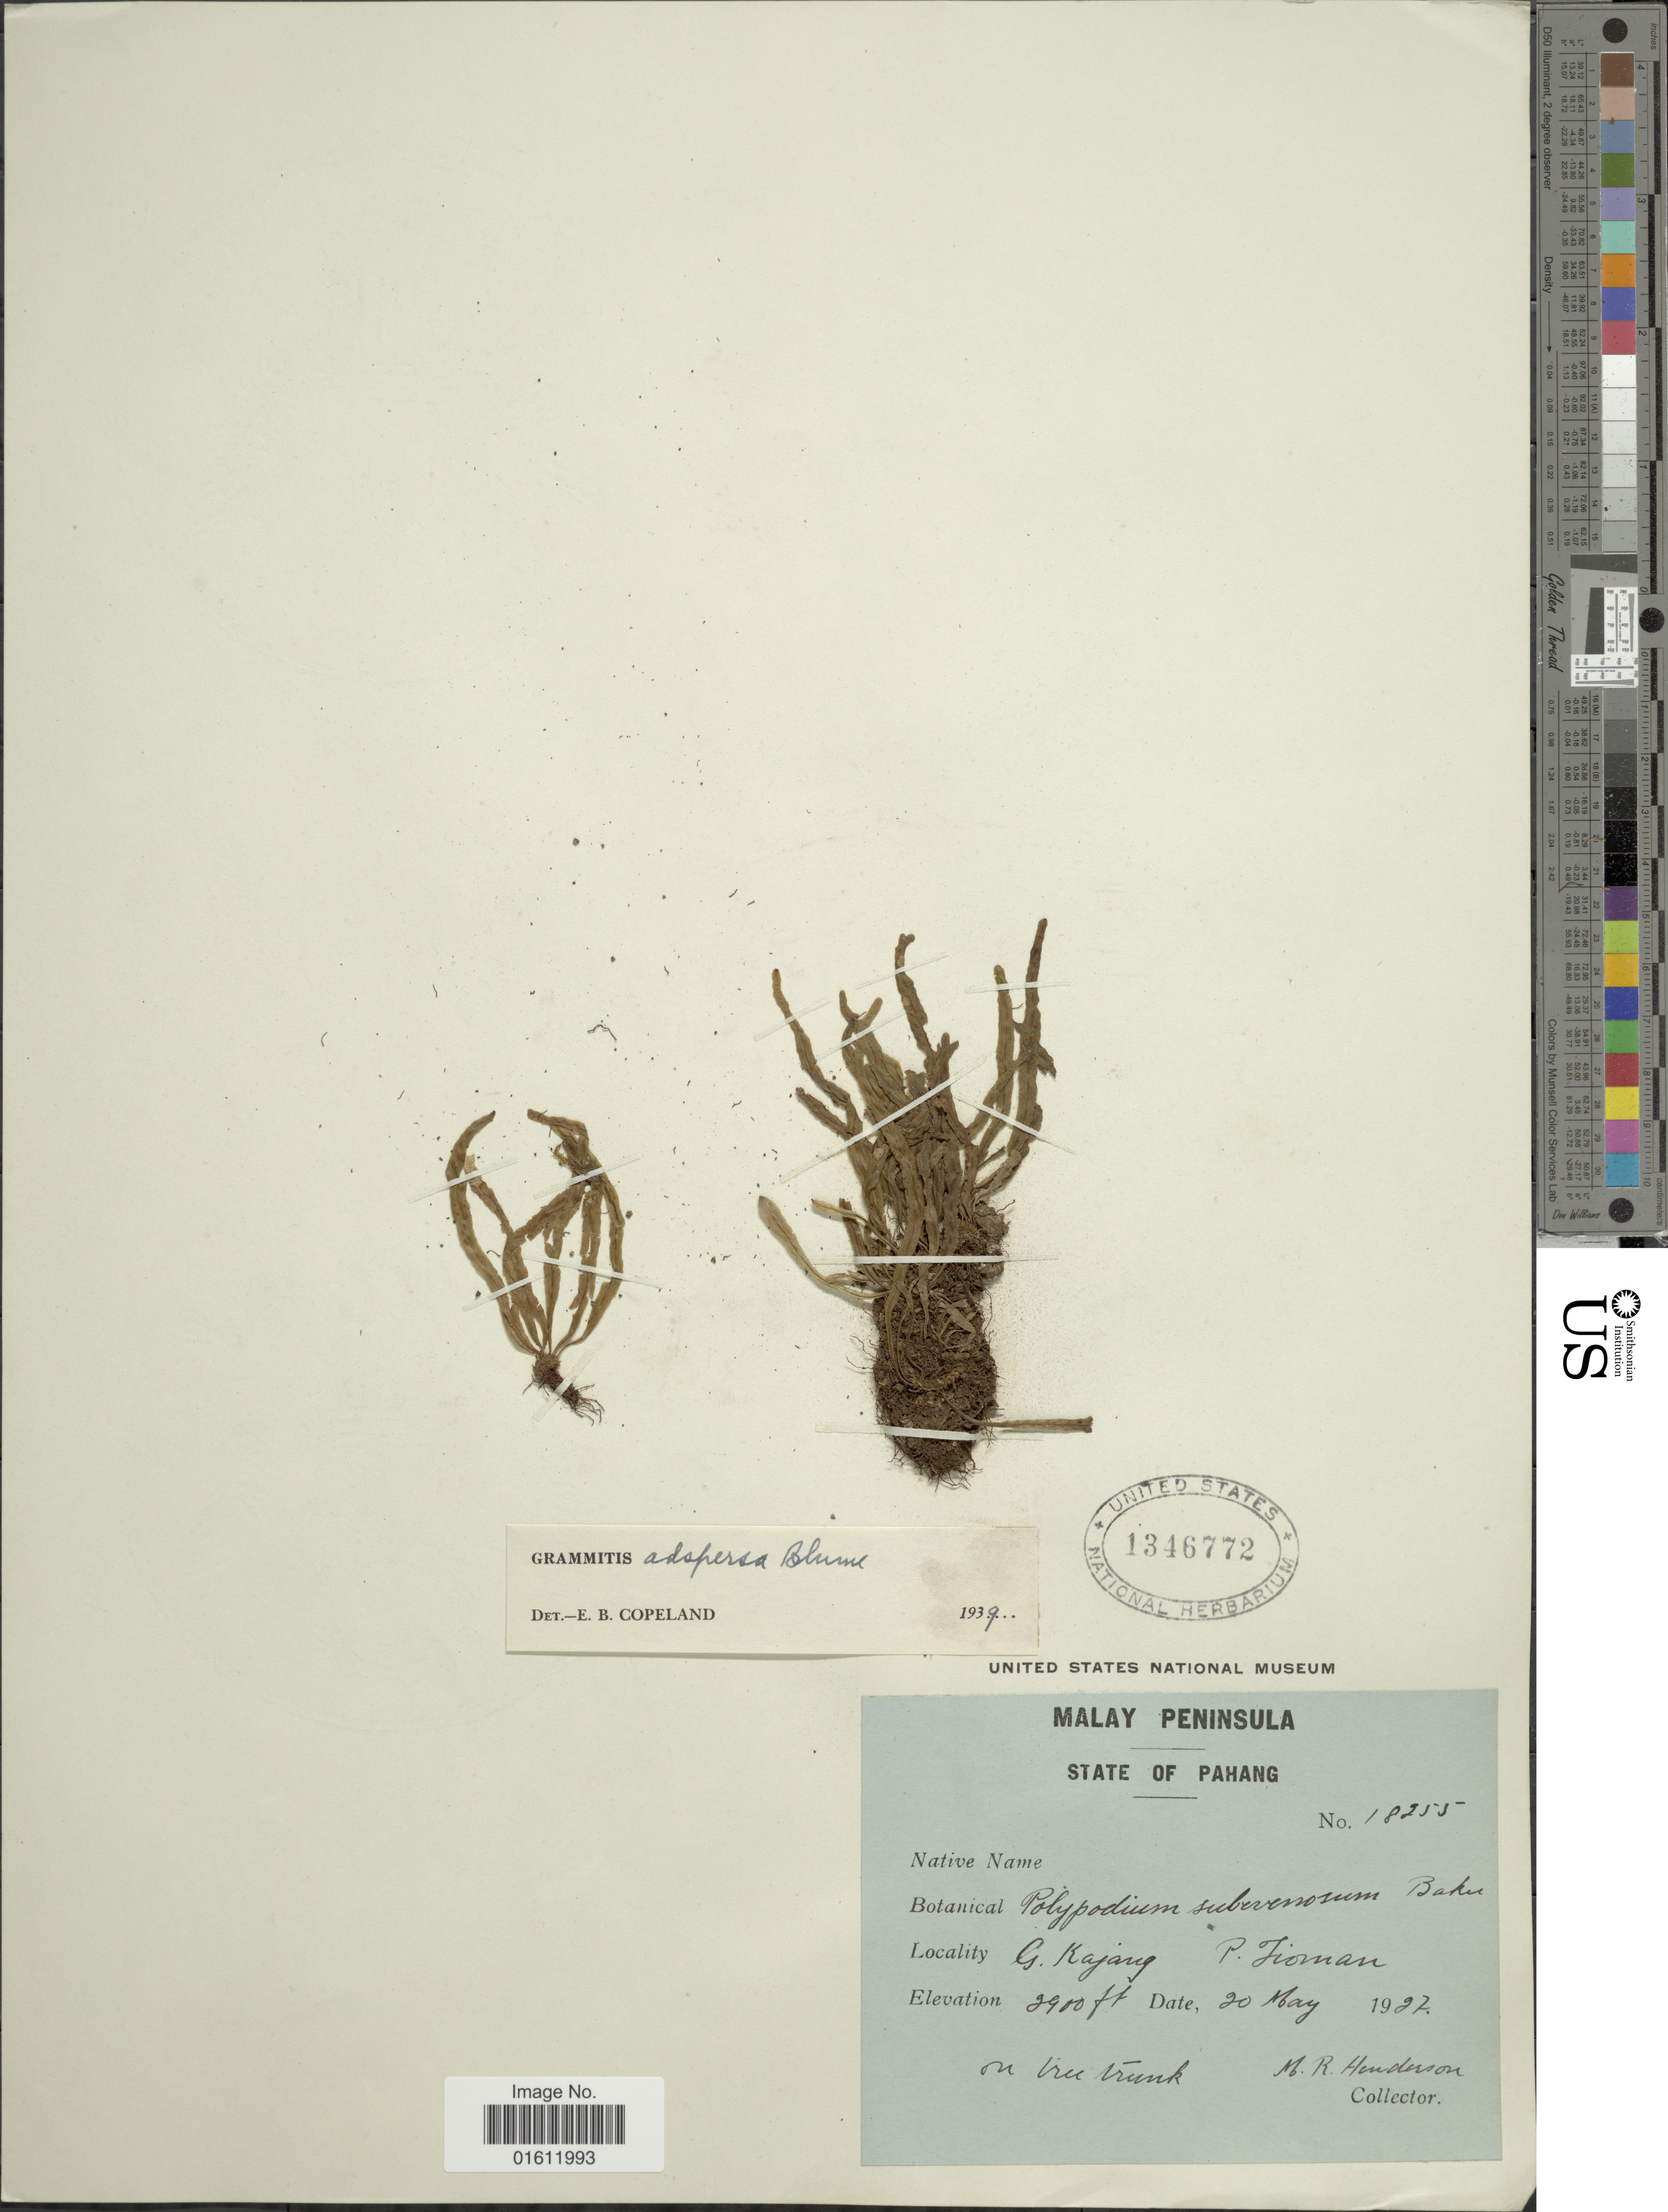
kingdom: Plantae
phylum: Tracheophyta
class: Polypodiopsida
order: Polypodiales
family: Polypodiaceae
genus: Oreogrammitis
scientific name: Oreogrammitis adspersa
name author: (Blume) Parris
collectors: M. Henderson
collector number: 18255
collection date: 1927-05-20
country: Malaysia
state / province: Pahang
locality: Malay Peninsula, G. Kajang P. Fioman [interpreted]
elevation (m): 884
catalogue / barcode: US 1346772